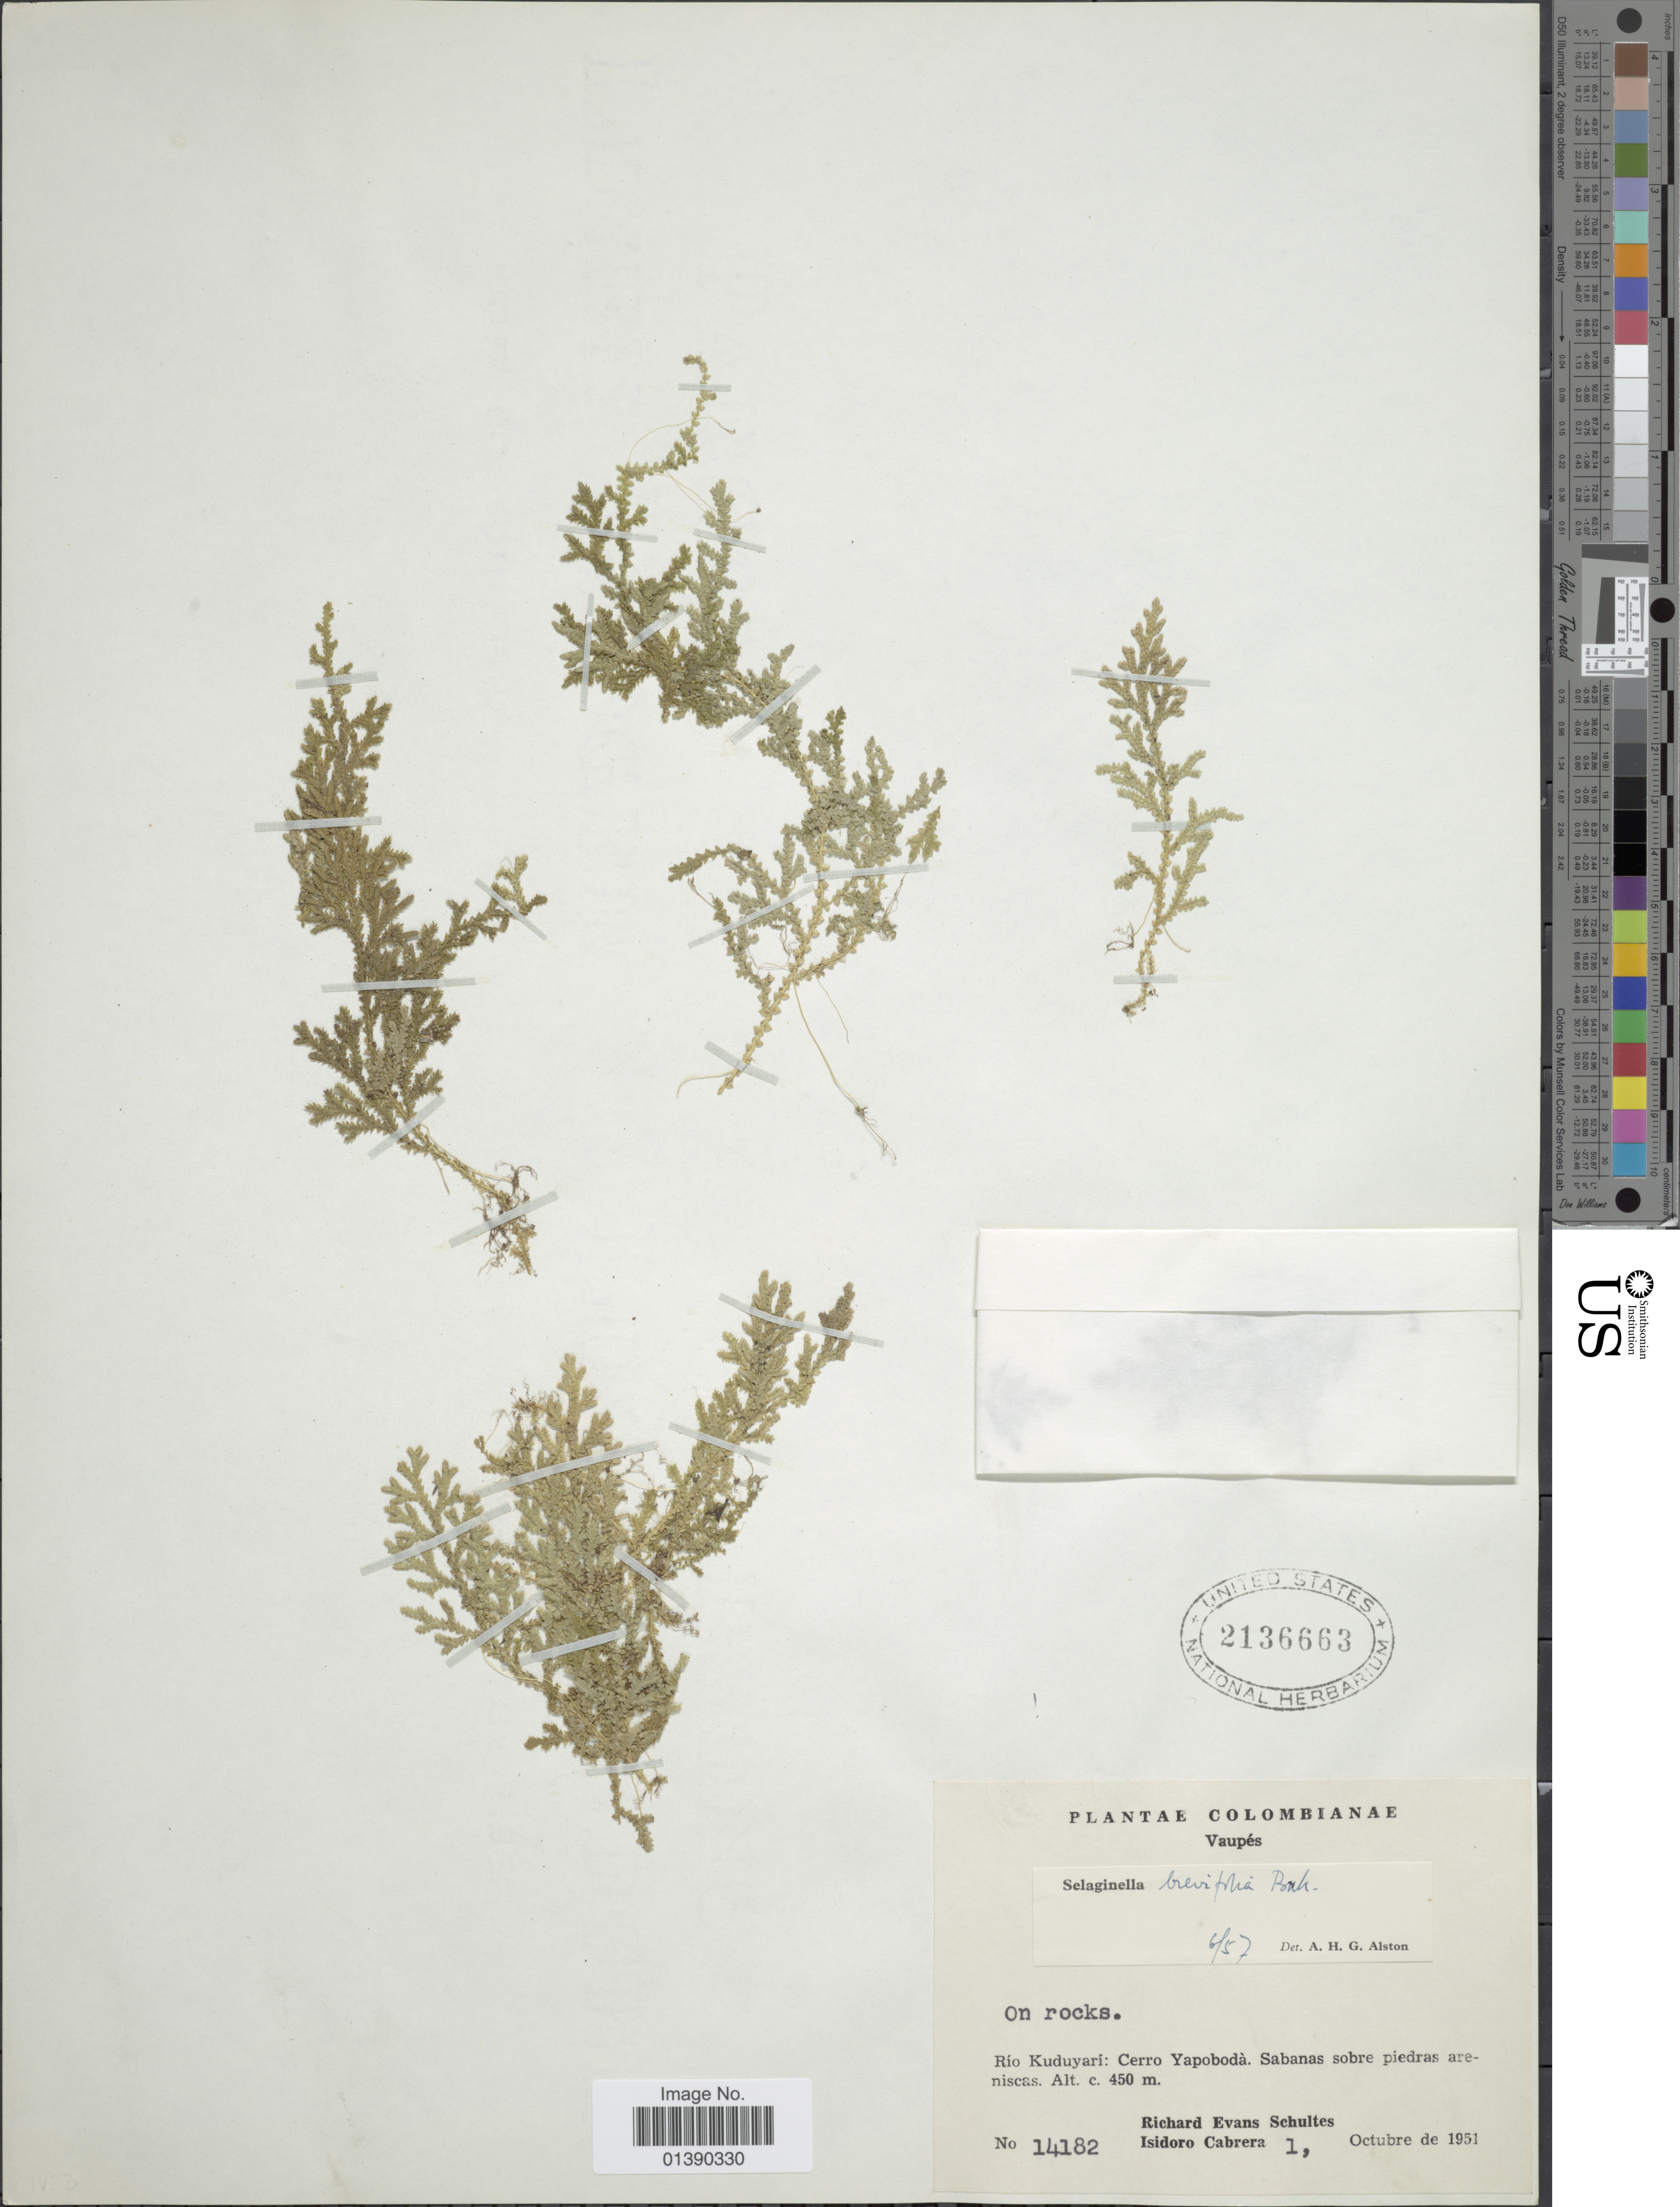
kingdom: Plantae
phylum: Tracheophyta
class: Lycopodiopsida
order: Selaginellales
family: Selaginellaceae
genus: Selaginella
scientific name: Selaginella brevifolia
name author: Baker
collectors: R. E. Schultes & I. Cabrera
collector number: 14182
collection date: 1951-10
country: Colombia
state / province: Vaupés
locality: Río Kuduyari: Cerro Yapobodá. Sabanas sobre piedras areniscas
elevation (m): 450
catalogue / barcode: US 2136663